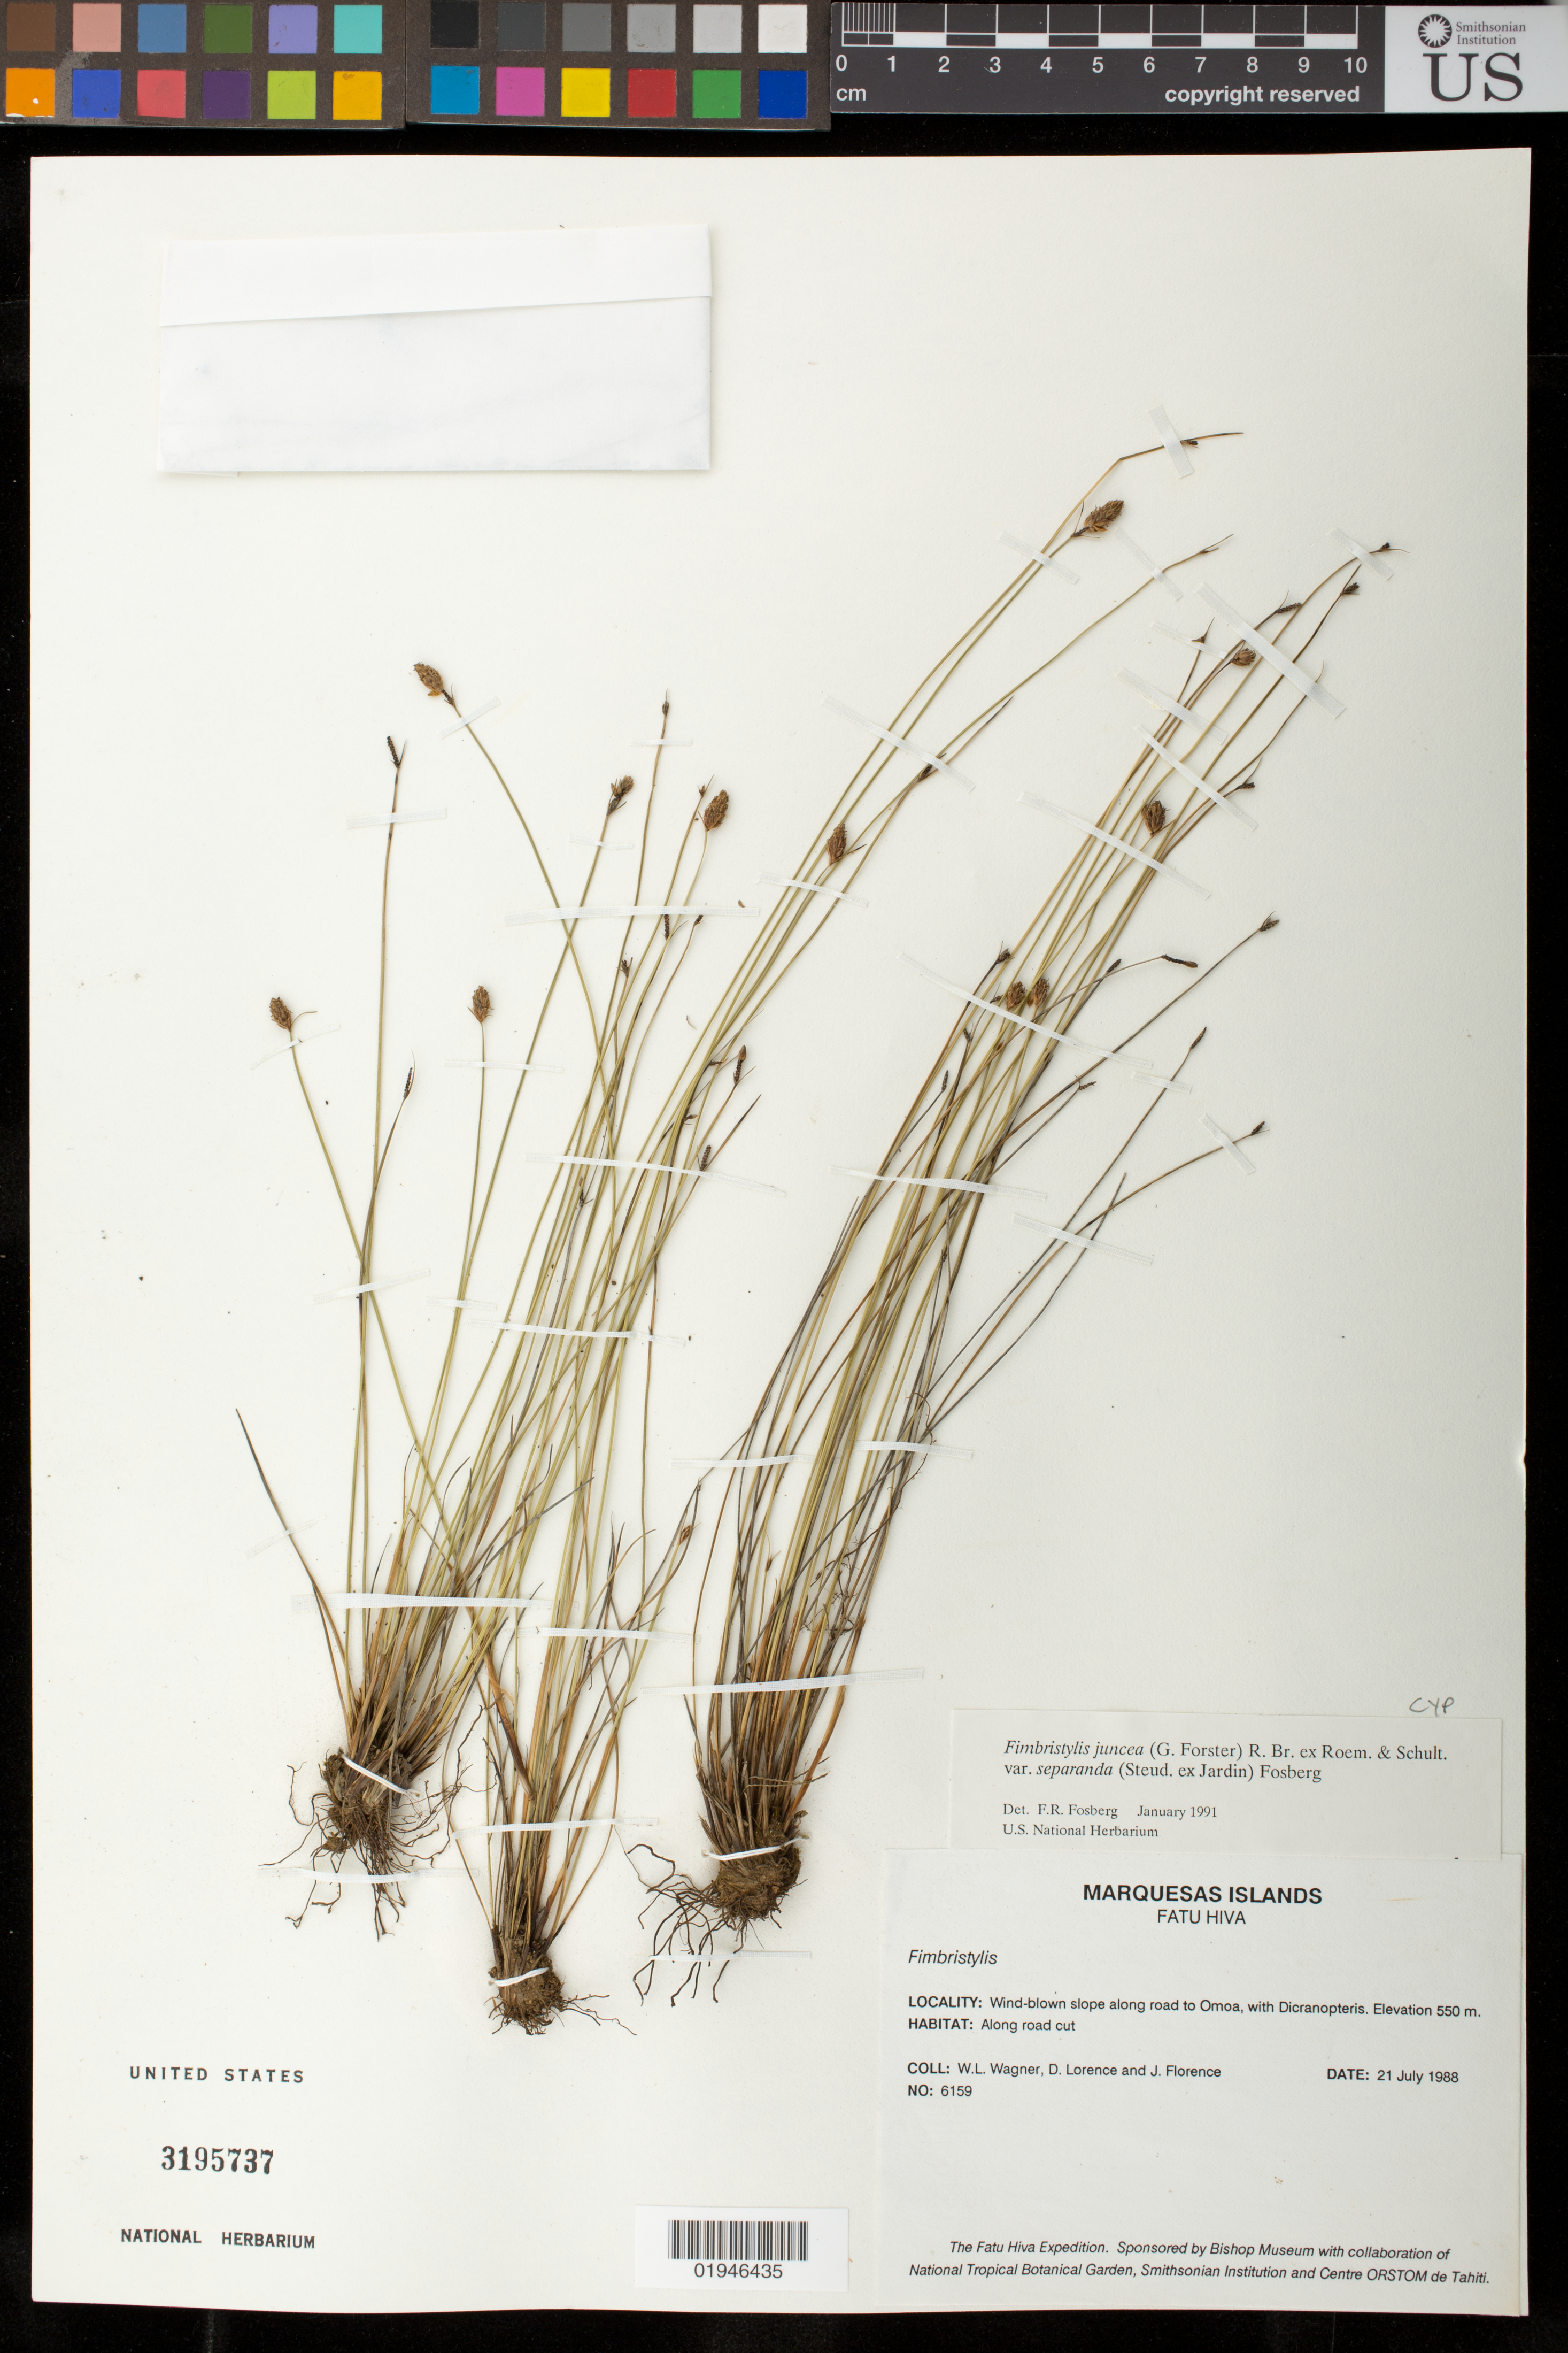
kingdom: Plantae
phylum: Tracheophyta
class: Liliopsida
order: Poales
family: Cyperaceae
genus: Fimbristylis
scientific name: Fimbristylis juncea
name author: (G. Forst.) Br. ex Roem. & Schult.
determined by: Wagner, W. L., (BOT), Smithsonian Institution - National Museum of Natural History (UNITED STATES)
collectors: W. L. Wagner, D. Lorence & J. Florence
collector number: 6159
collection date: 1988-07-21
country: French Polynesia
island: Fatu Hiva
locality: Wind-blown slope along road to 'Omo'a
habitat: Along road cut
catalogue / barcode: US 3195737